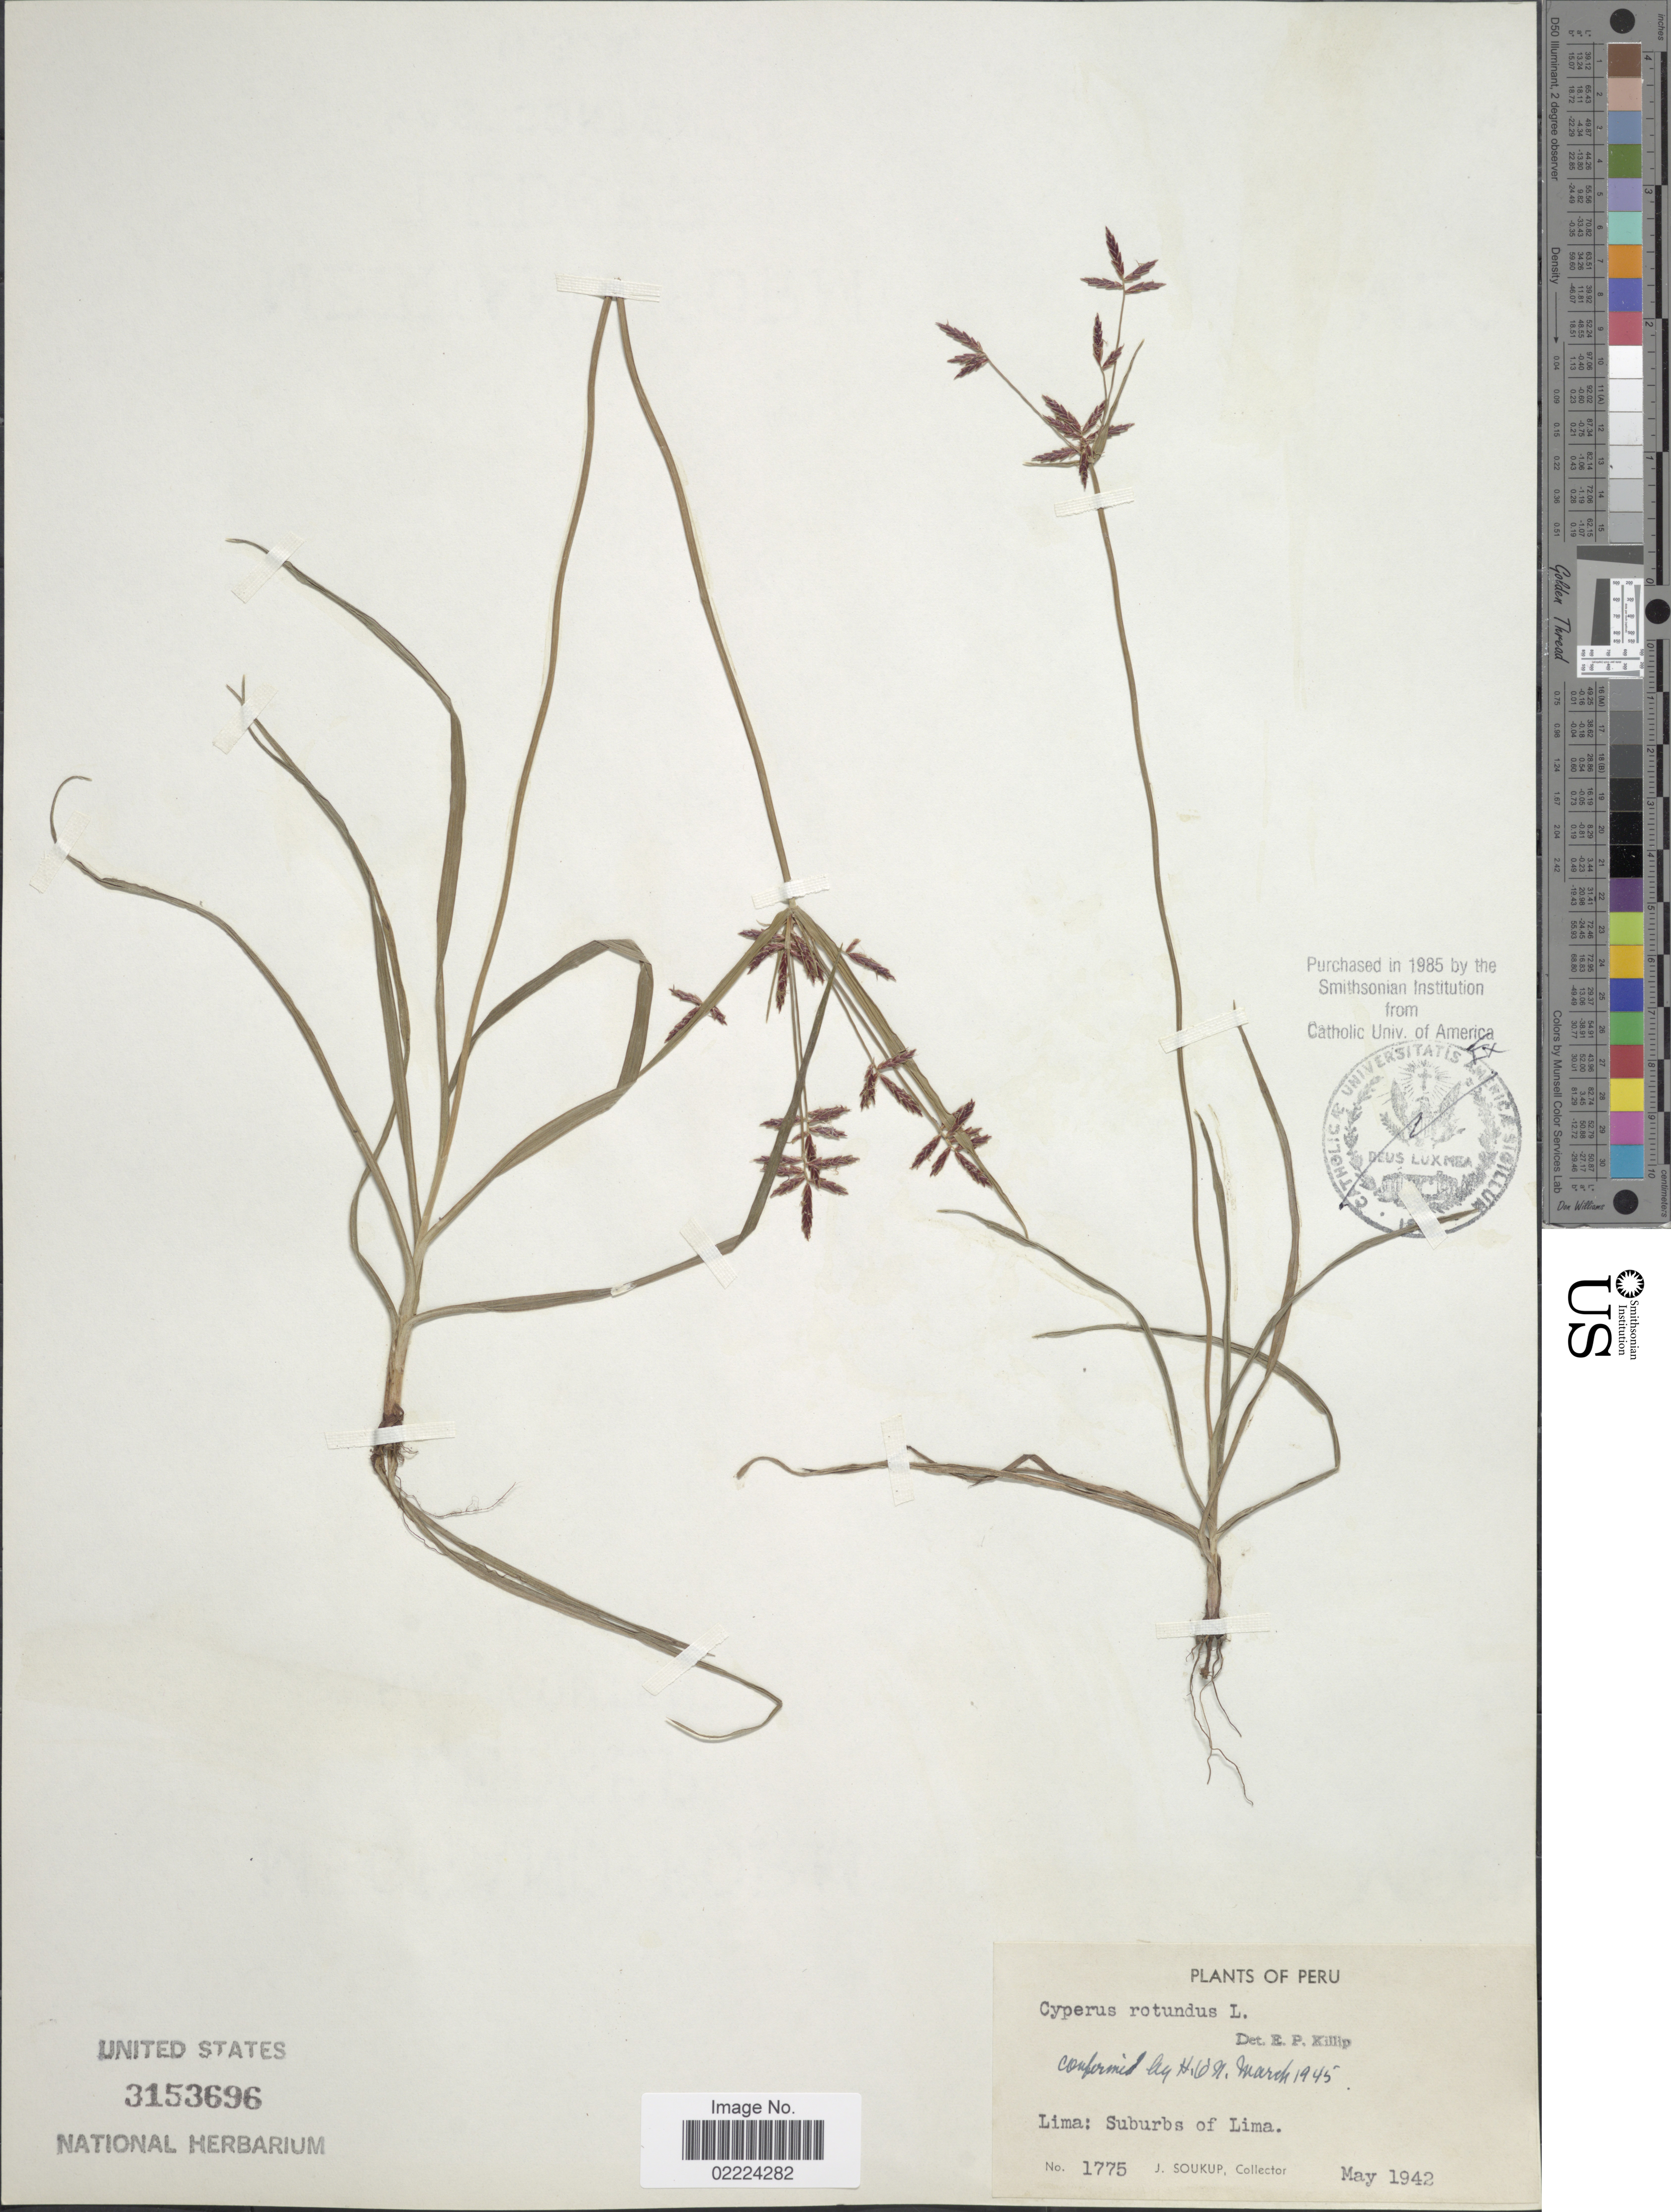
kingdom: Plantae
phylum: Tracheophyta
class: Liliopsida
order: Poales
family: Cyperaceae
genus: Cyperus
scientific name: Cyperus rotundus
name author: L.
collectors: J. Soukup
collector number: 1775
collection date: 1942-05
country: Peru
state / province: Lima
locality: Lima: Suburbs of Lima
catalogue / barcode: US 3153696